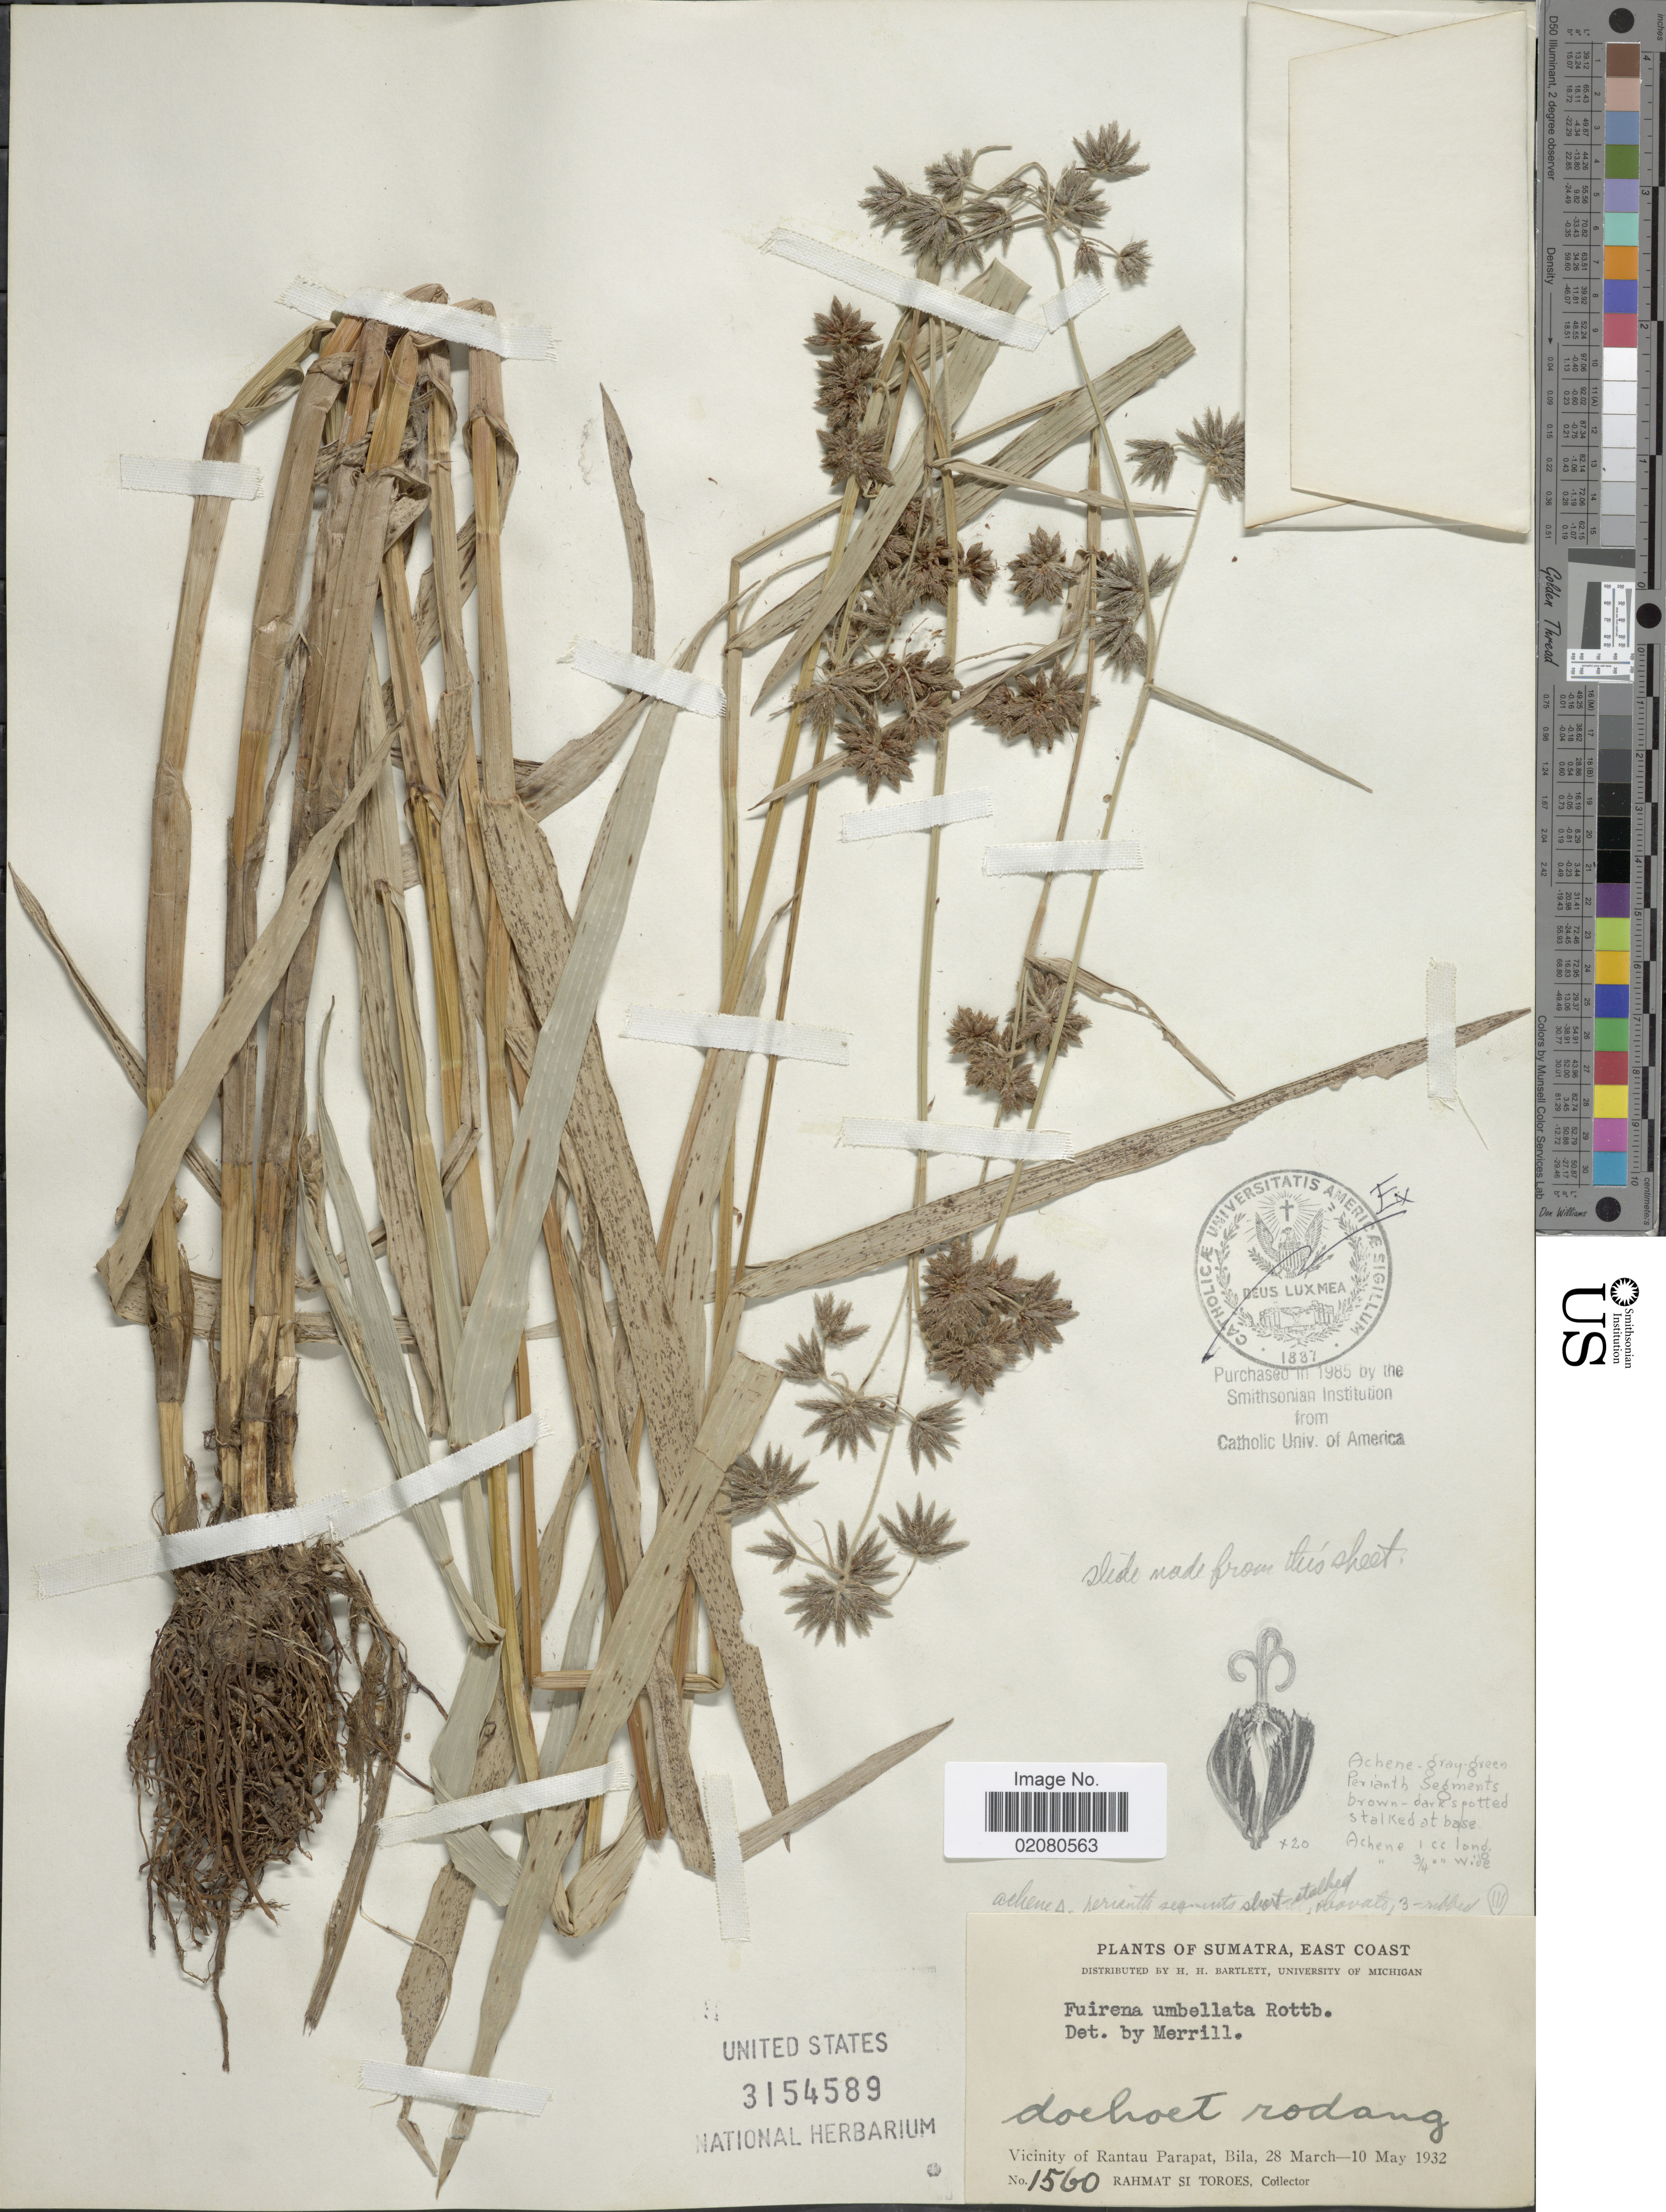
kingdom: Plantae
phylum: Tracheophyta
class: Liliopsida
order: Poales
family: Cyperaceae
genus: Fuirena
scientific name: Fuirena umbellata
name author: Rottb.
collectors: Rahmat Si Boeea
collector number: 1560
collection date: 1932-03-28/1932-05-10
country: Indonesia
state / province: Sumatra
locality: Sumatra, East Coast. Vicinity of Rantau Parapat, Bila.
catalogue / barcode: US 3154589